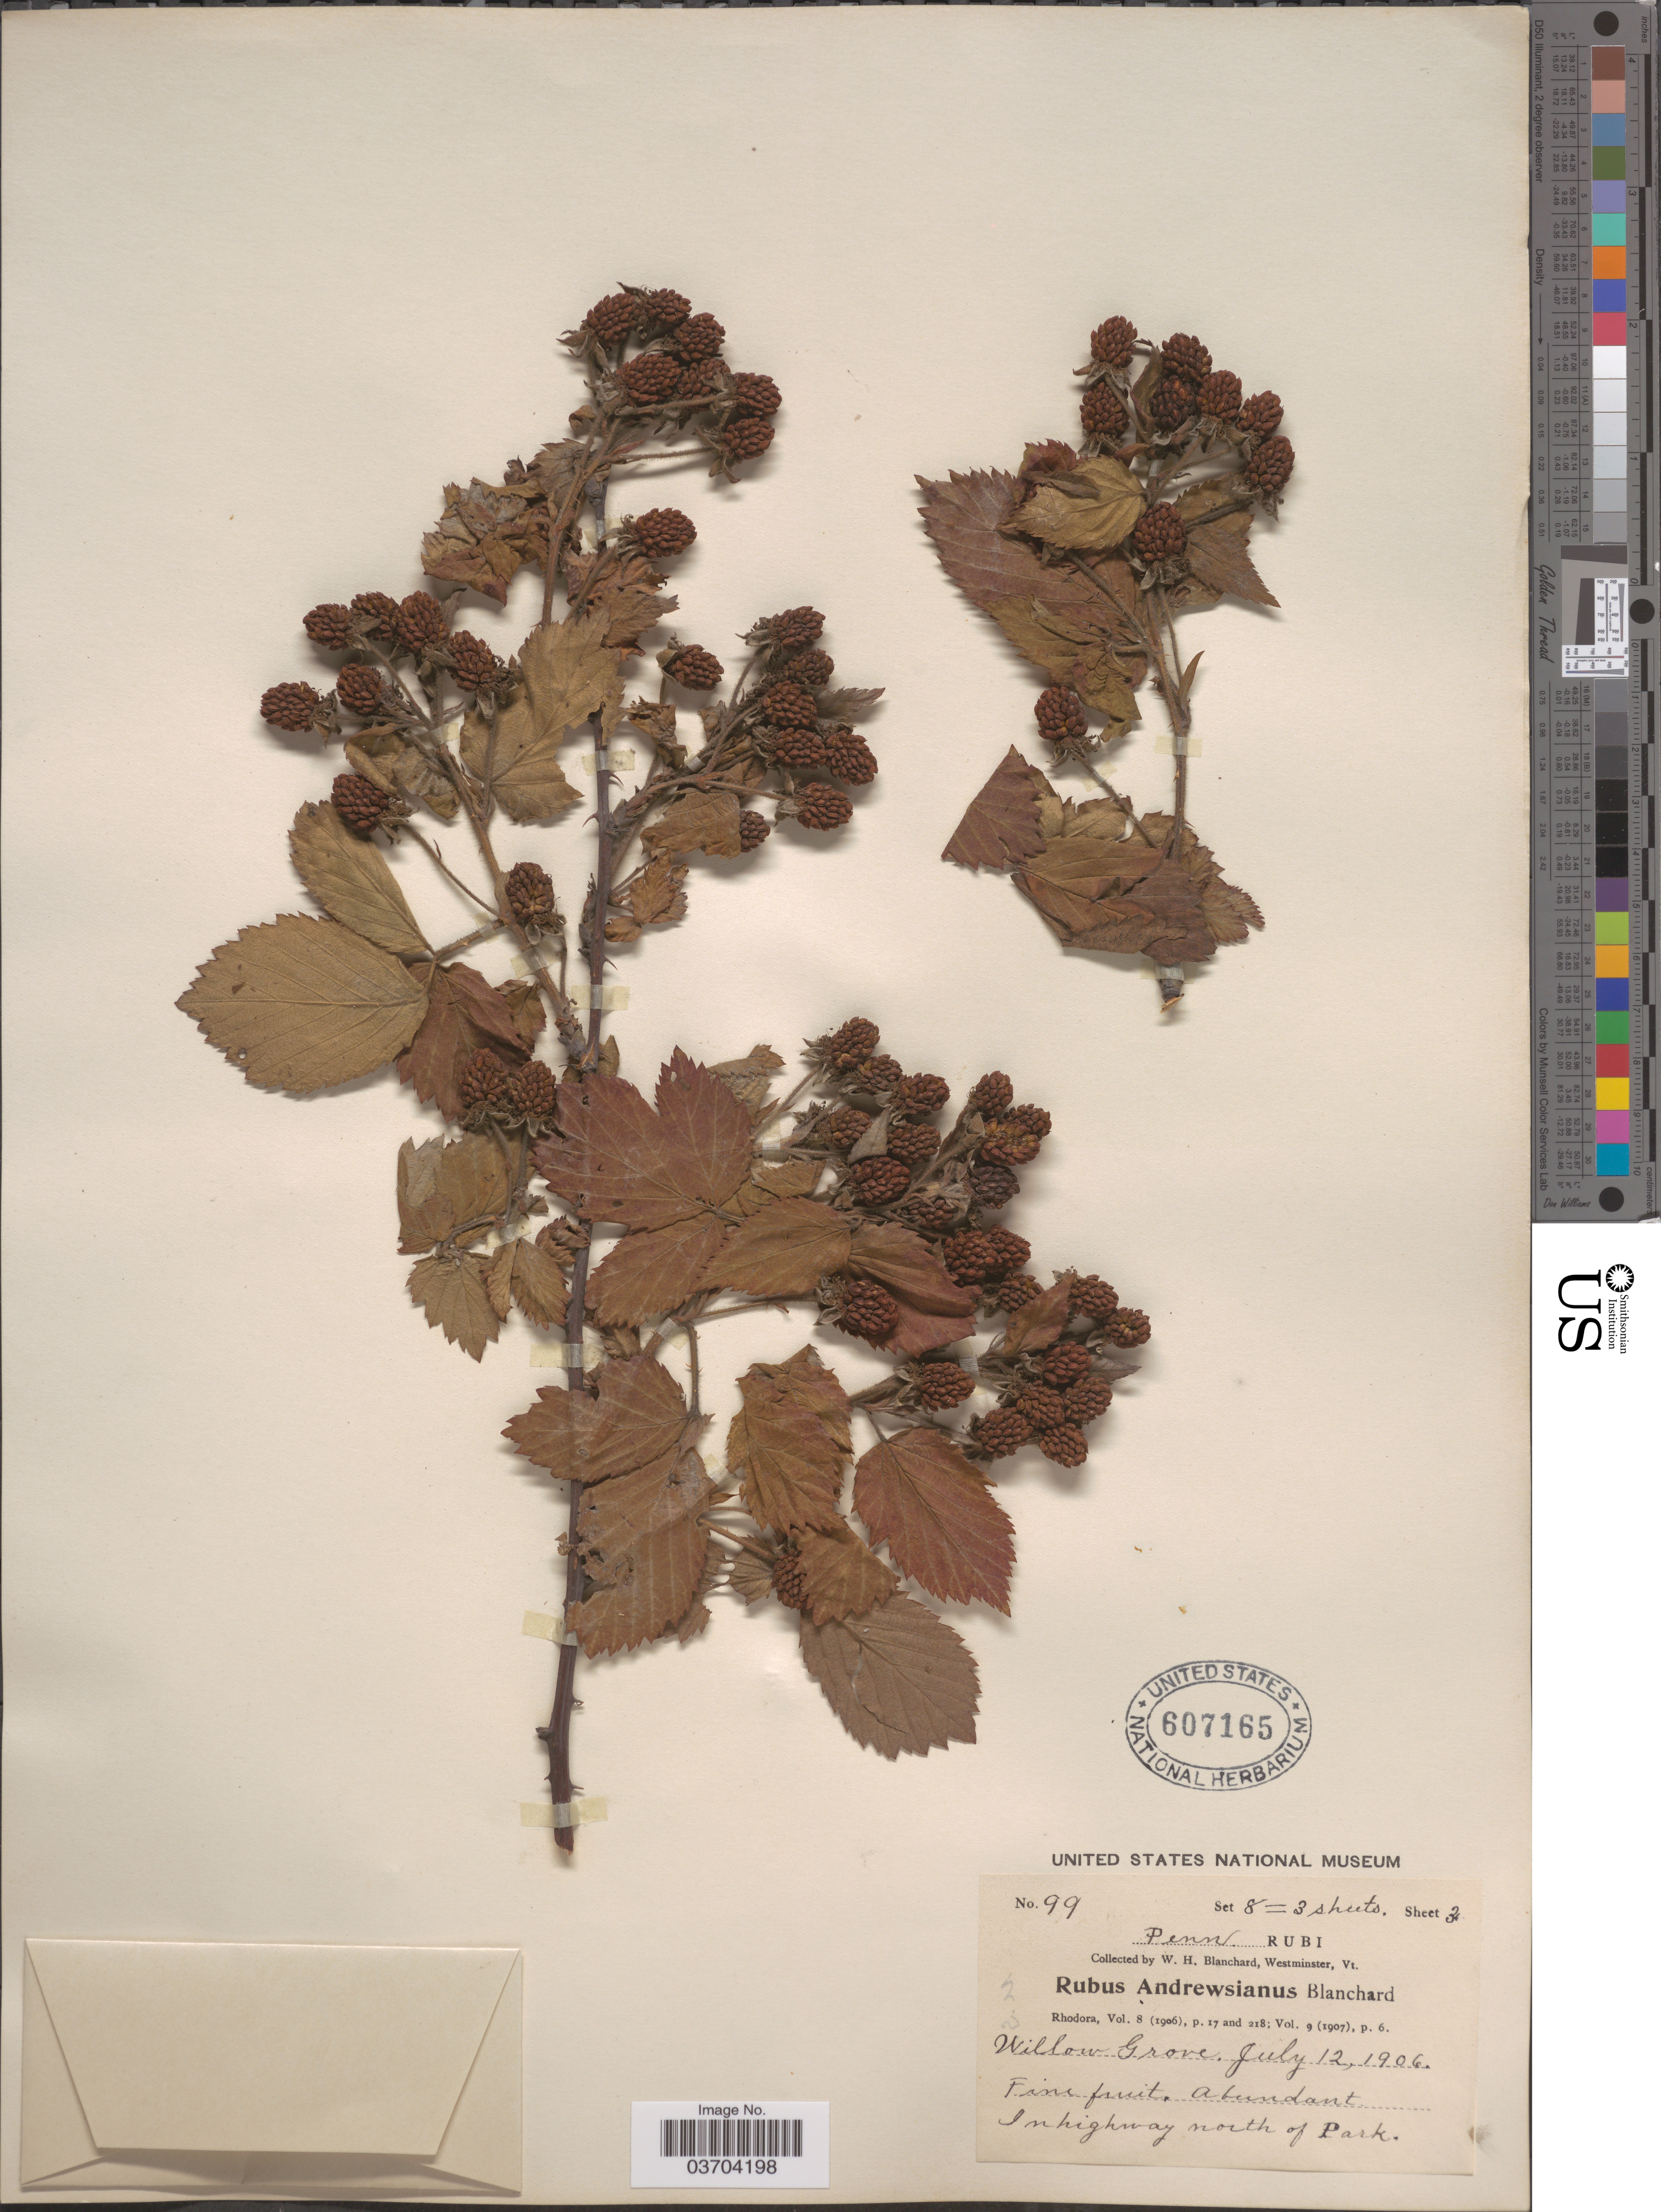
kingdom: Plantae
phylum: Tracheophyta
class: Magnoliopsida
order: Rosales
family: Rosaceae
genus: Rubus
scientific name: Rubus argutus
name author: Link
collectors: W. H. Blanchard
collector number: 99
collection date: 1906-07-12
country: United States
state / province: Pennsylvania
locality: Willow Grove. In highway north of Park.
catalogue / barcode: US 607165